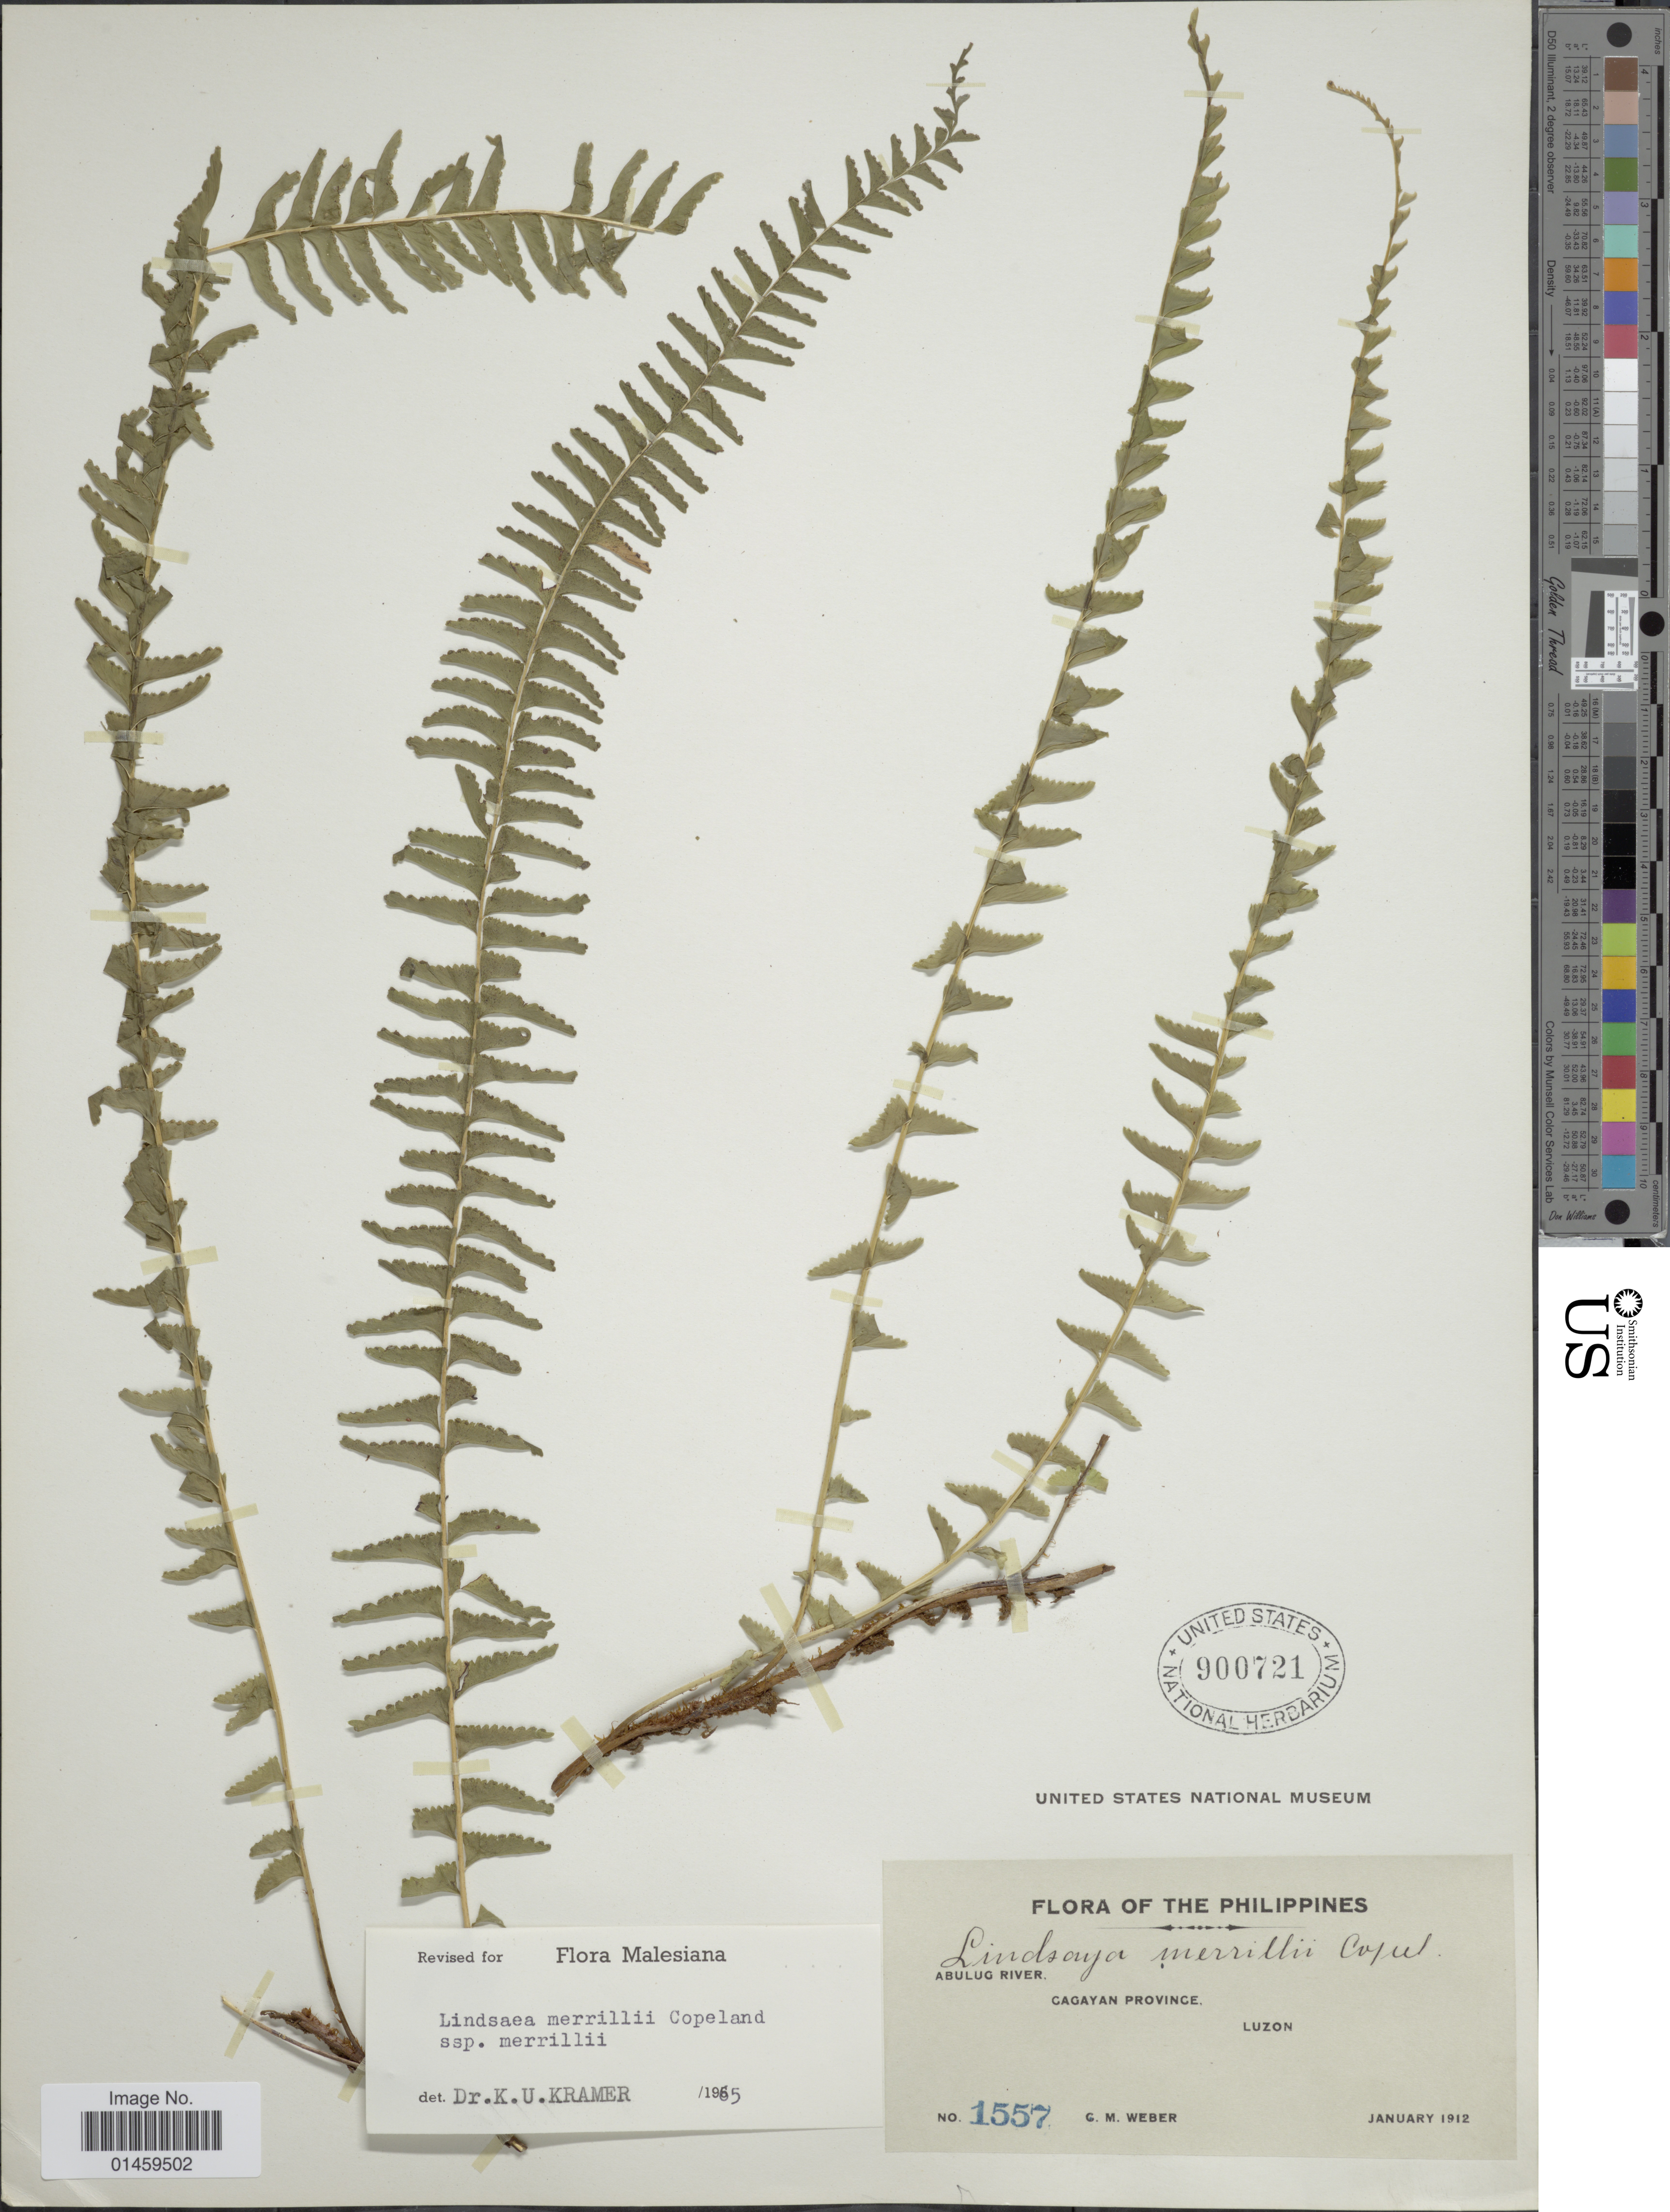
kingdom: Plantae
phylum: Tracheophyta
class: Polypodiopsida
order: Polypodiales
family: Lindsaeaceae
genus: Lindsaea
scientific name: Lindsaea merrillii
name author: Copel. in Perkins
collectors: C. M. Weber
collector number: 1557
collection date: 1912-01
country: Philippines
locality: Abulug River. Cagayan Province. Luzon.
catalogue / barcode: US 900721